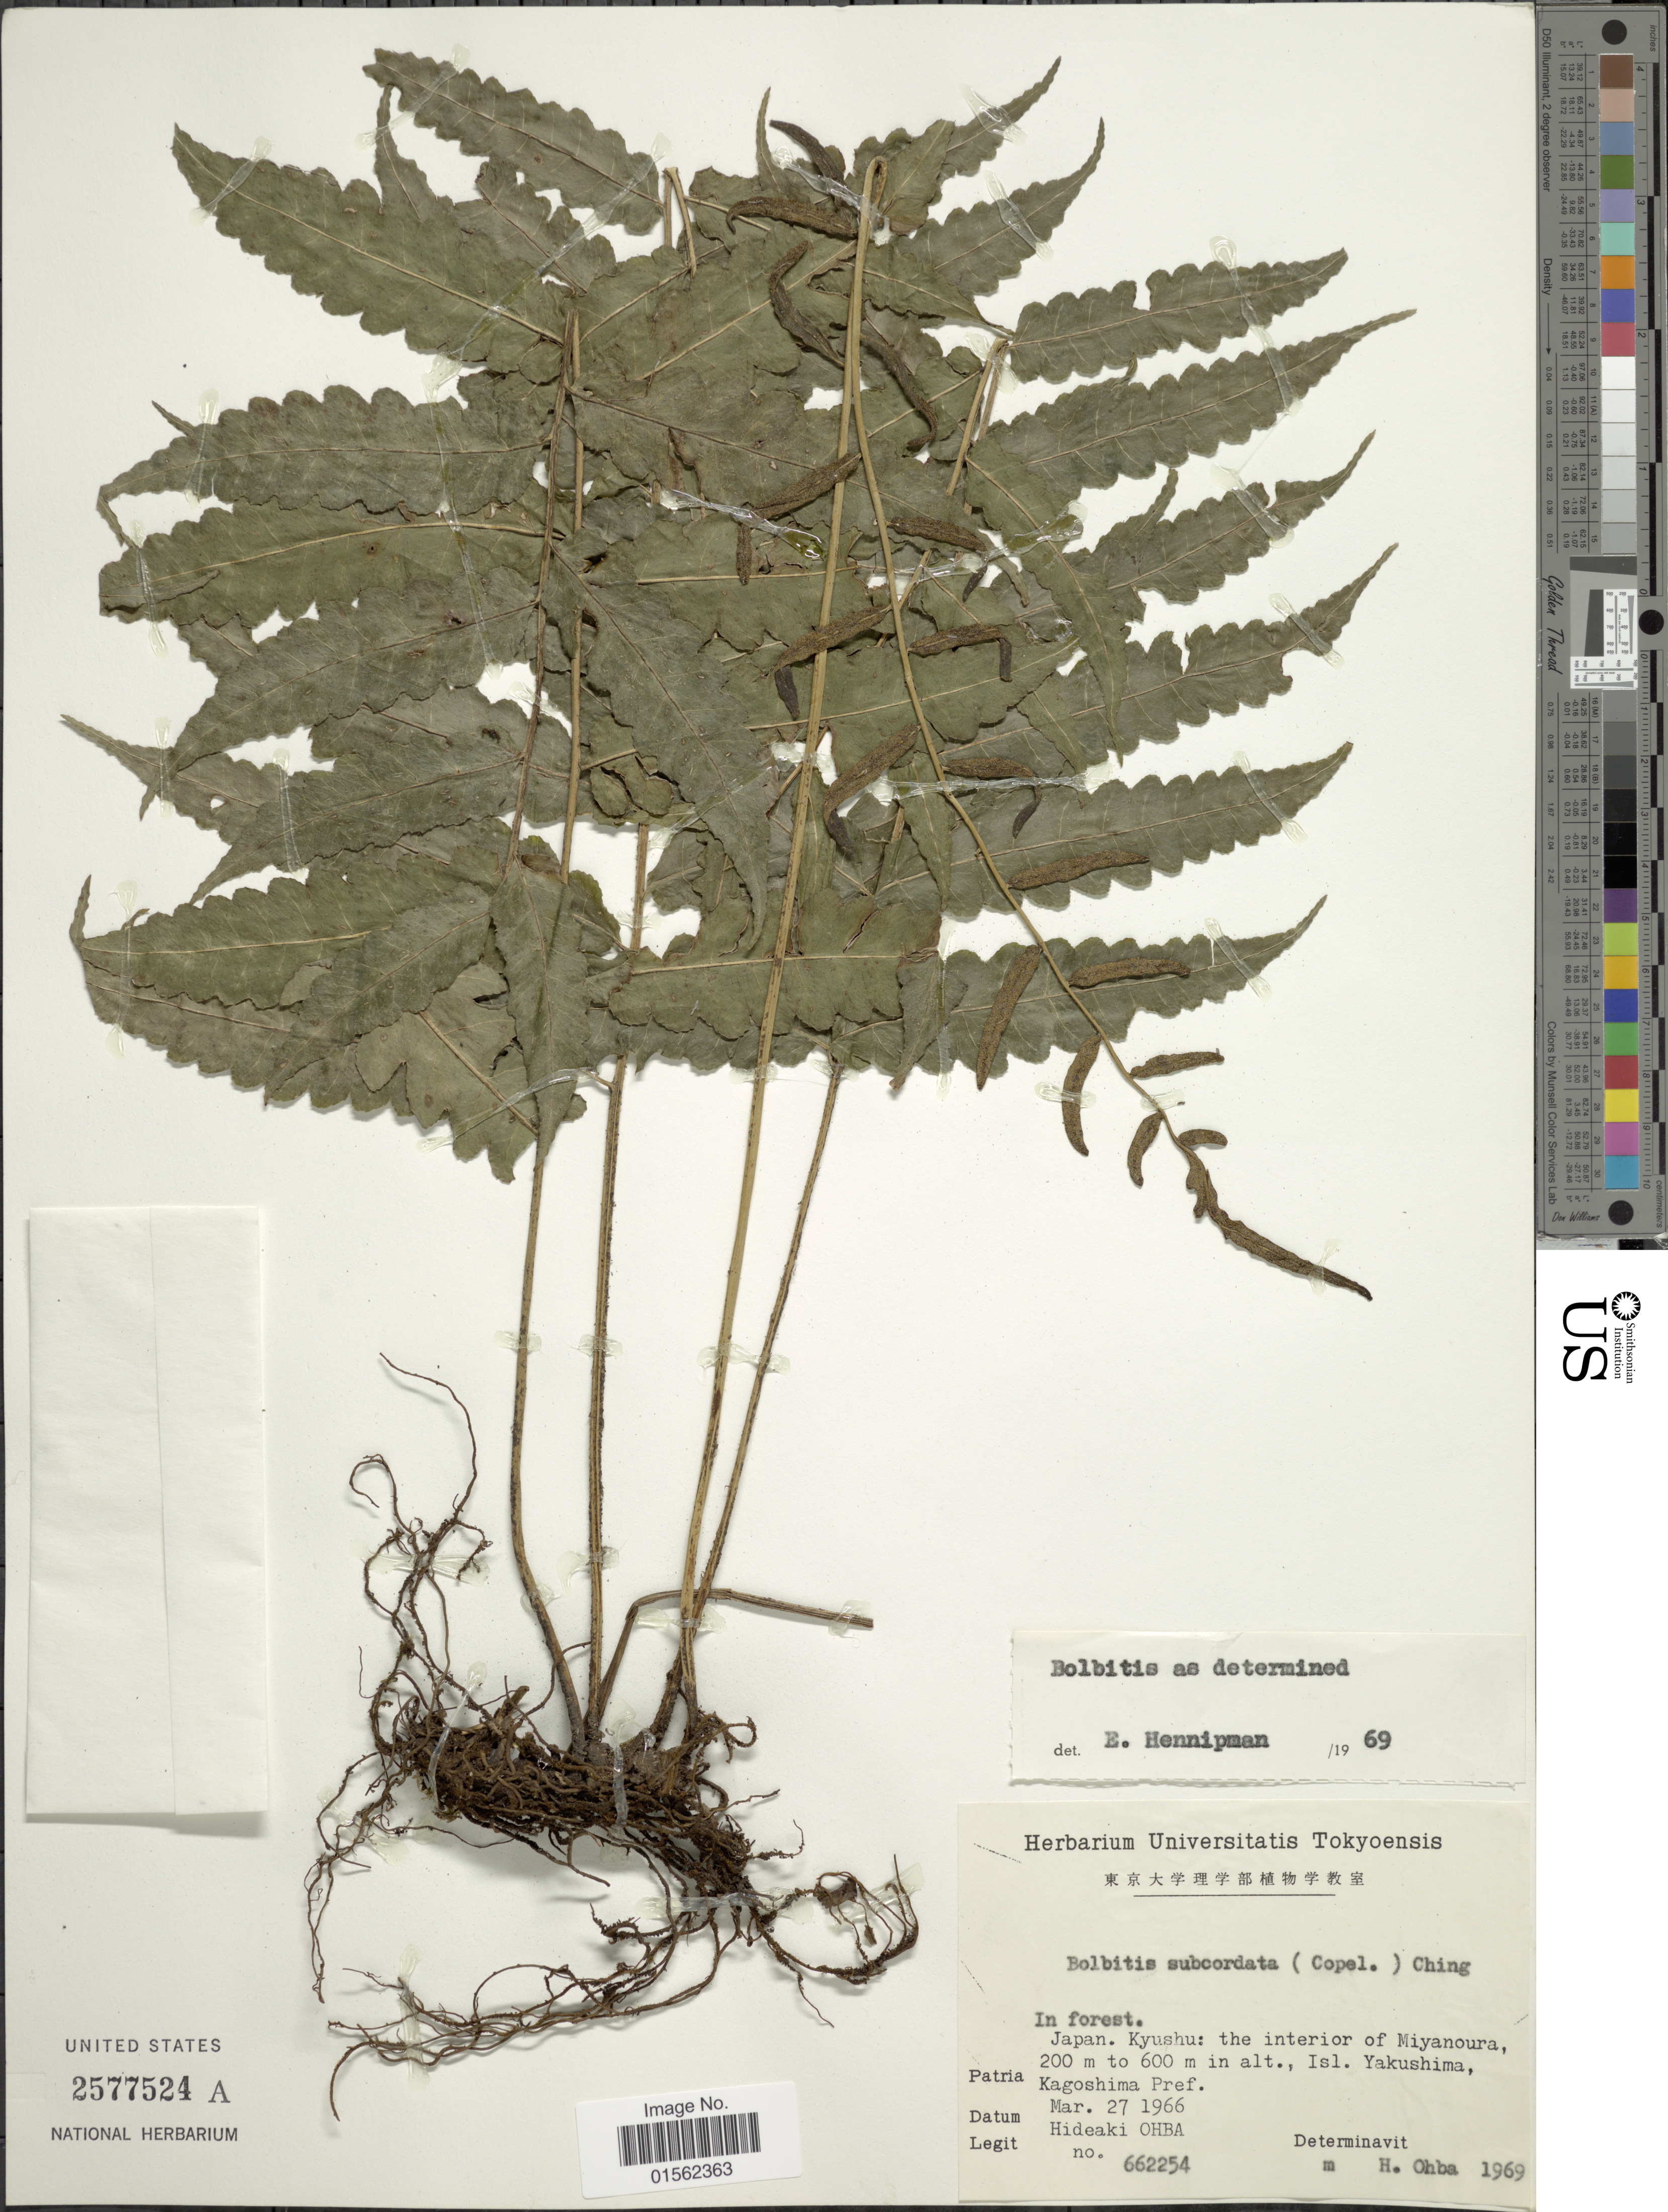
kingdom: Plantae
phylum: Tracheophyta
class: Polypodiopsida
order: Polypodiales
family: Dryopteridaceae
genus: Bolbitis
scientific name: Bolbitis subcordata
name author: (Copel.) Ching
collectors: H. Ohba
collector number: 662254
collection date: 1966-03-27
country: Japan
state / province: Kagosima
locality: Japan, Kyushu: the interior of Miyanoura, Isl. Yakushima, Kagoshima Pref.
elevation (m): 200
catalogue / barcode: US 2577524A